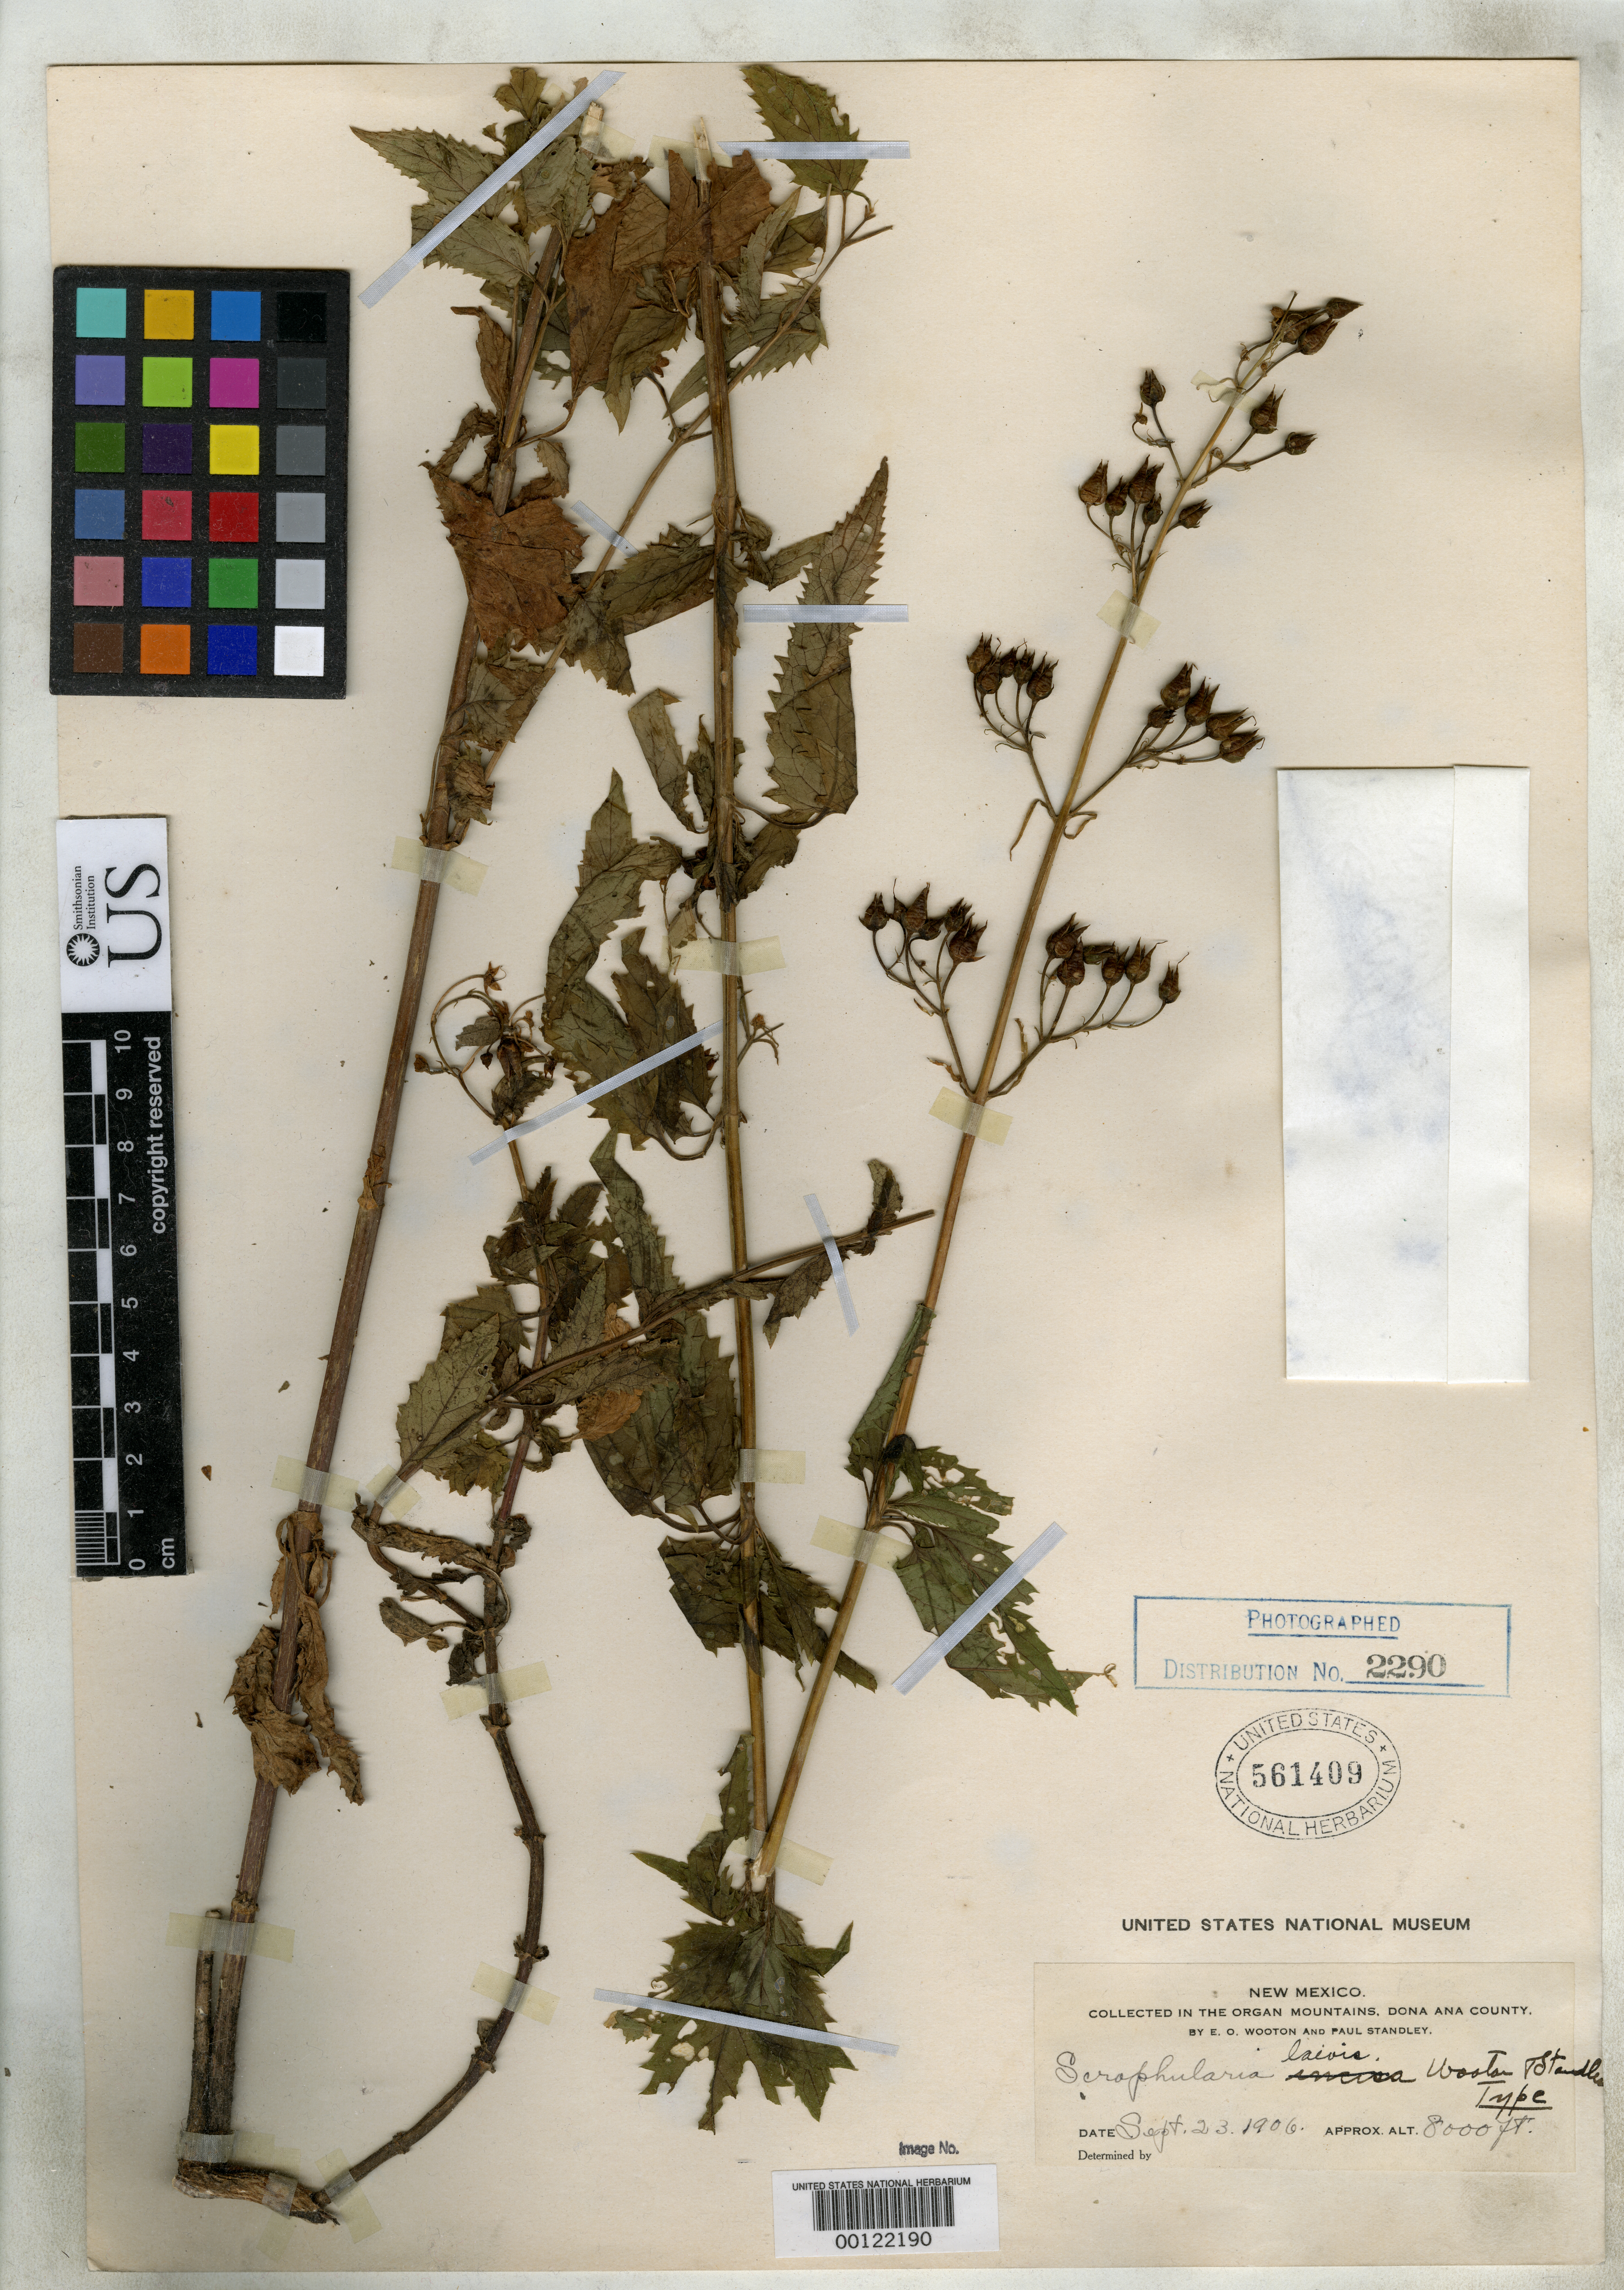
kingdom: Plantae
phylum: Tracheophyta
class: Magnoliopsida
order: Lamiales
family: Scrophulariaceae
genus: Scrophularia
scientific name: Scrophularia laevis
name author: Wooton & Standl.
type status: Holotype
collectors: E. O. Wooton & P. C. Standley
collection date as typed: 23 Sep 1906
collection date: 1906-09-23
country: United States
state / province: New Mexico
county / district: Dona Ana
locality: Organ Mts.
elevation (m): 1981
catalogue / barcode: US 561409